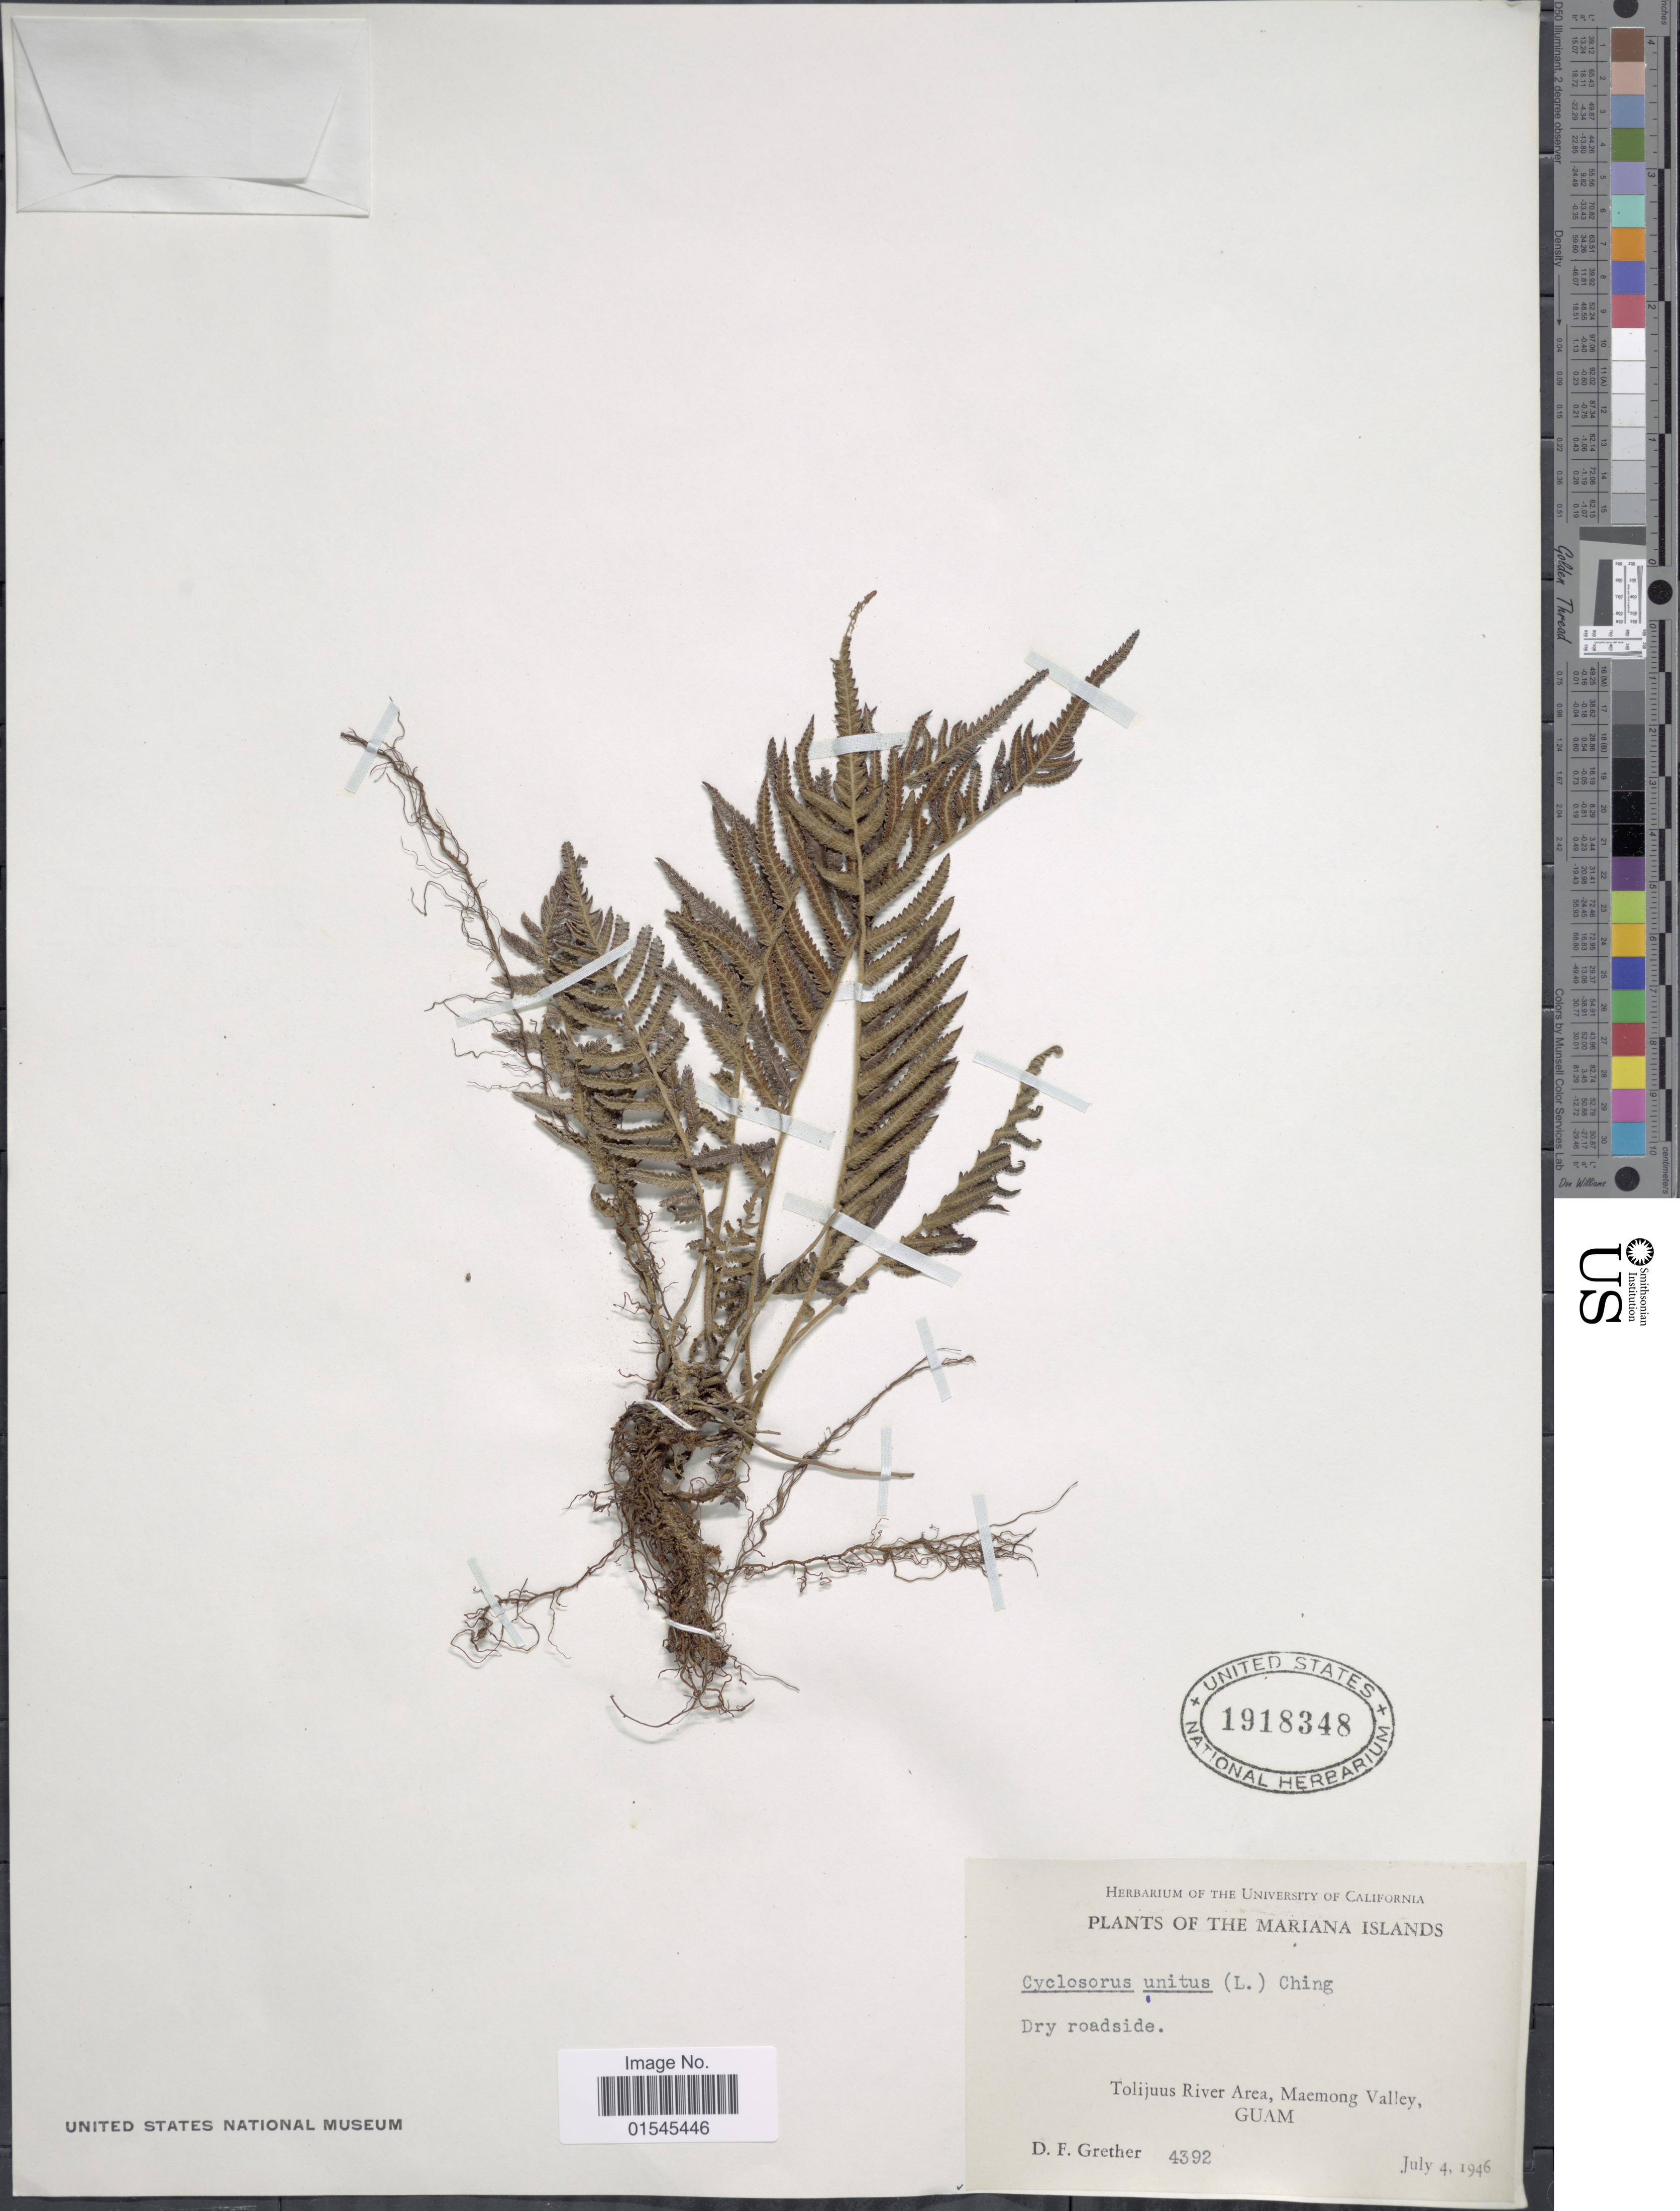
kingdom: Plantae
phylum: Tracheophyta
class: Polypodiopsida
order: Polypodiales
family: Thelypteridaceae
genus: Sphaerostephanos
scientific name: Sphaerostephanos unitus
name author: (L.) Holttum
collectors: D. F. Grether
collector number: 4392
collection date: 1946-07-04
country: Guam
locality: Marianas Islands. Tolijuus River Area, Maemong Valley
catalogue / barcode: US 1918348